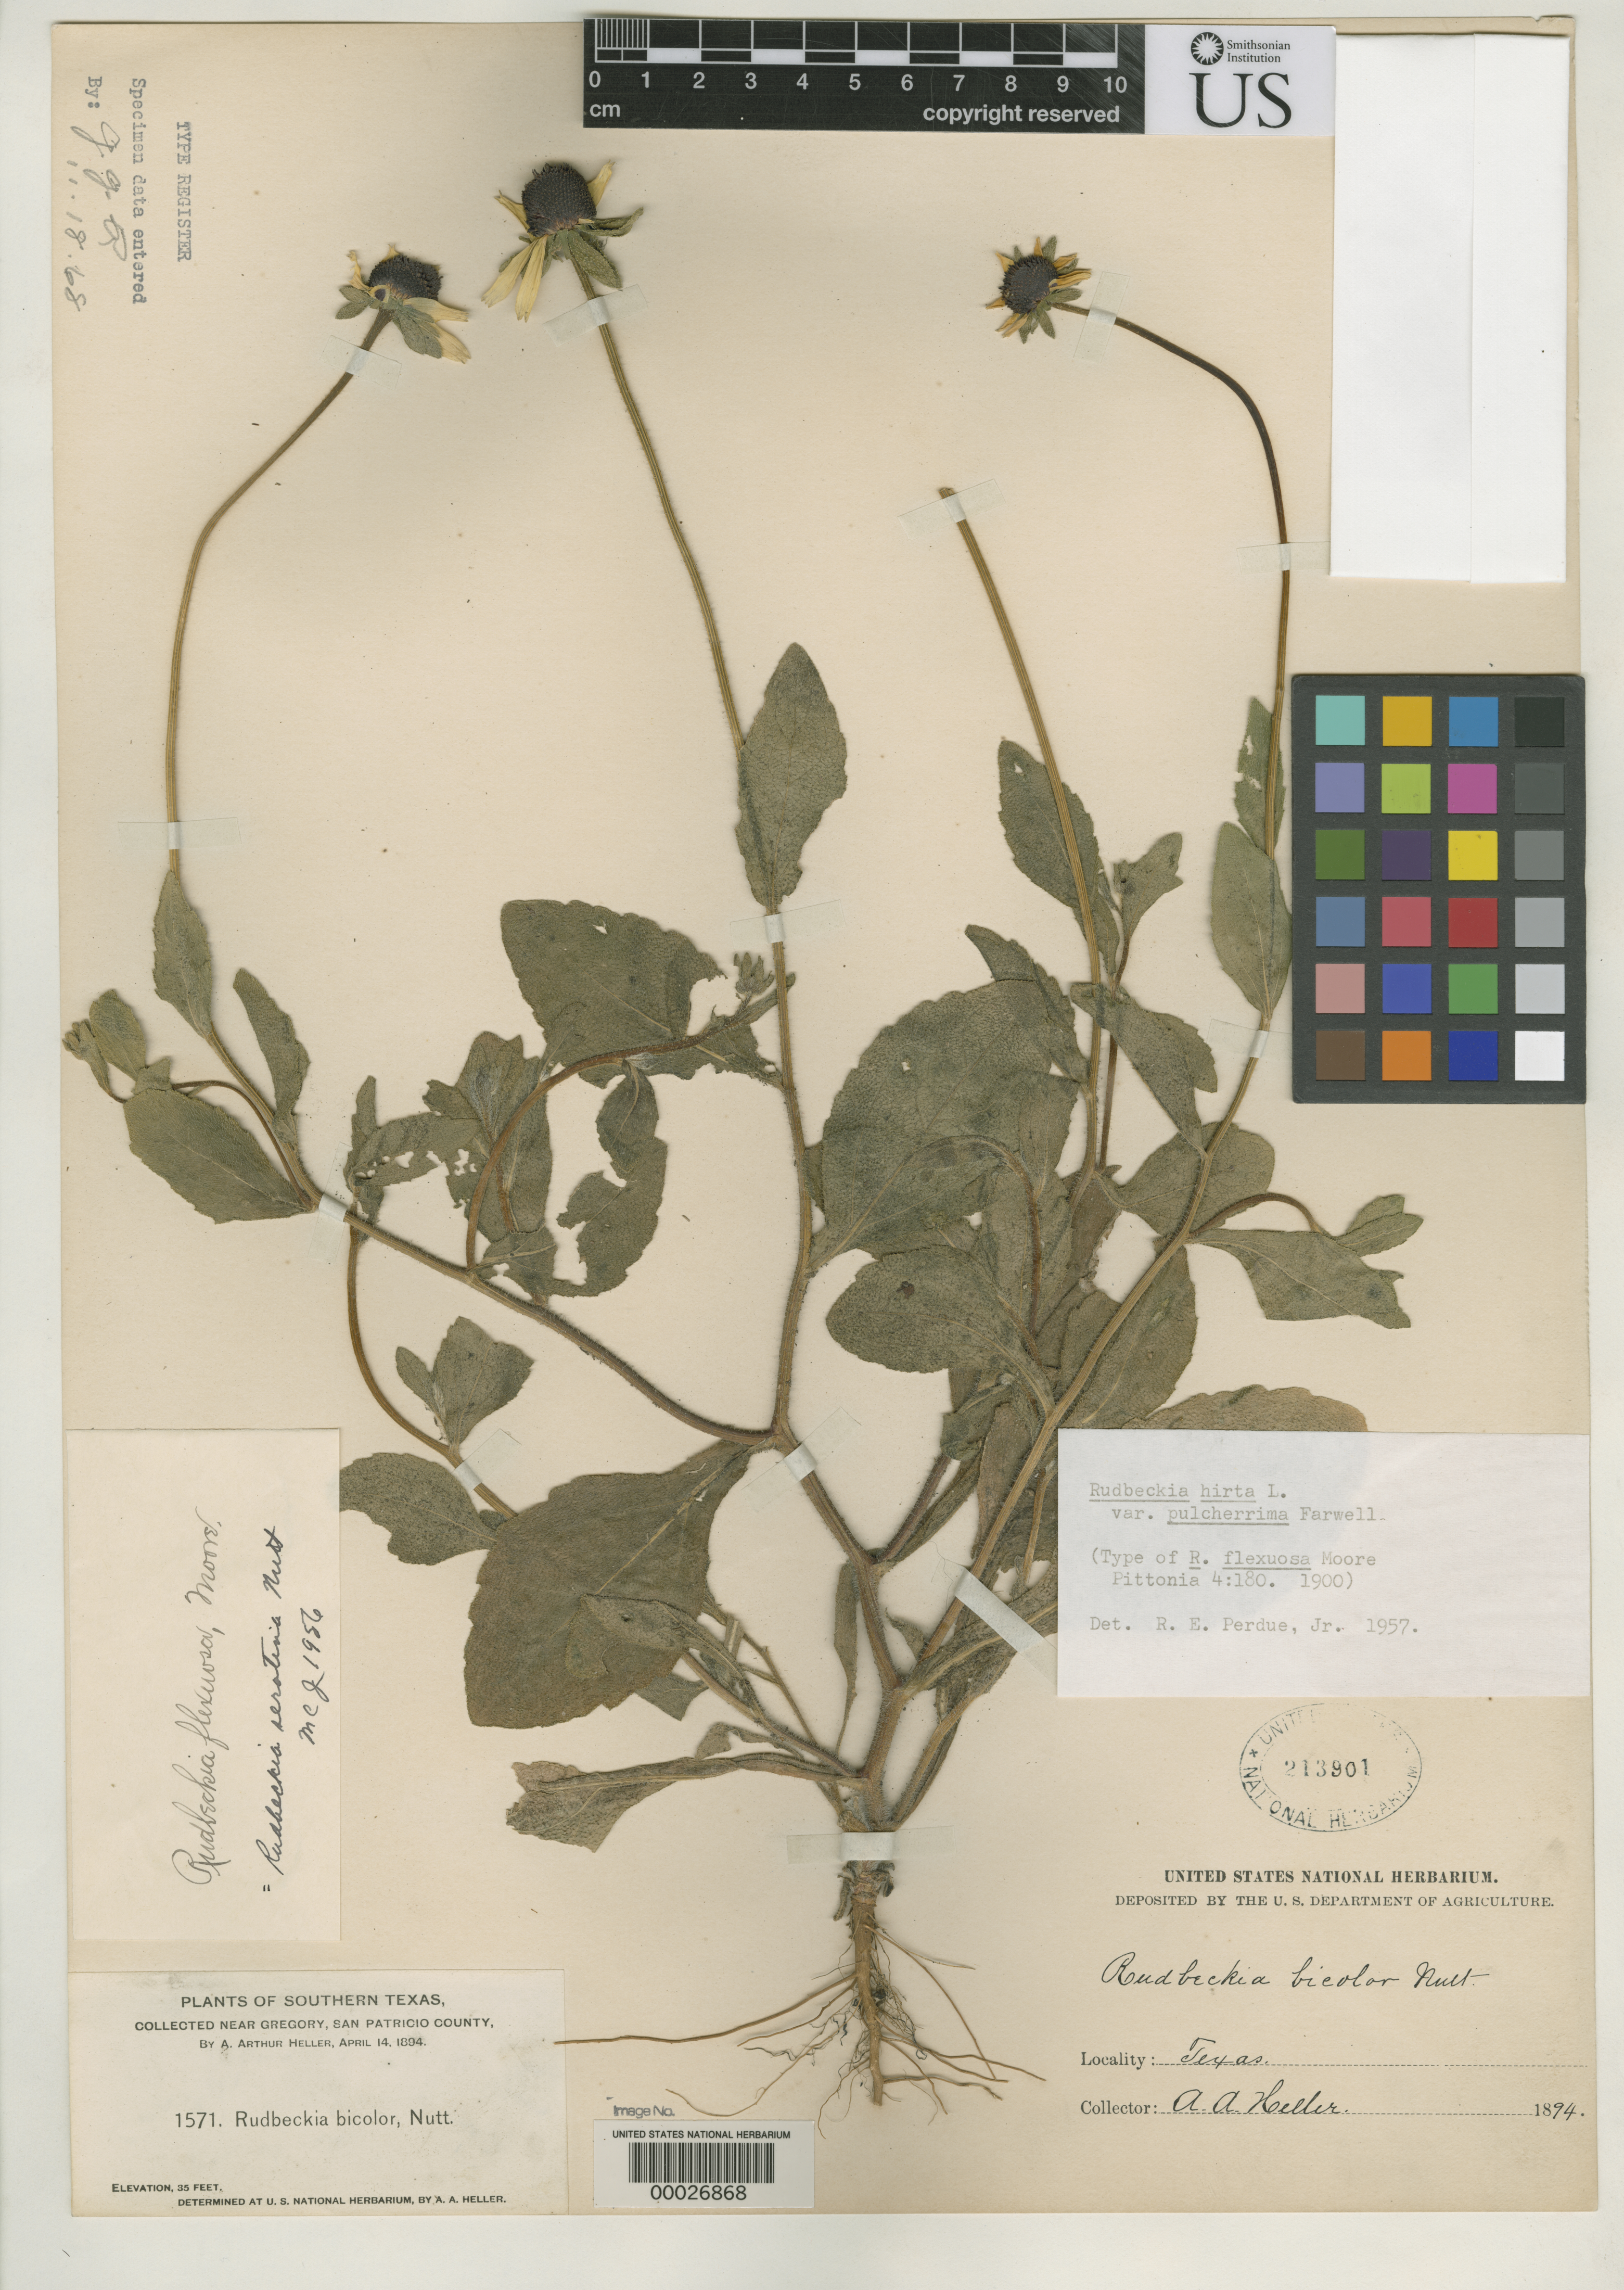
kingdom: Plantae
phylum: Tracheophyta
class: Magnoliopsida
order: Asterales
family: Asteraceae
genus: Rudbeckia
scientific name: Rudbeckia flexuosa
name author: T.V. Moore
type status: Holotype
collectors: A. A. Heller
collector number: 1571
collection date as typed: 14 Apr 1894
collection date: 1894-04-14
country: United States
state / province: Texas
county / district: San Patricio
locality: Near Gregory.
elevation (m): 9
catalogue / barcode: US 213901